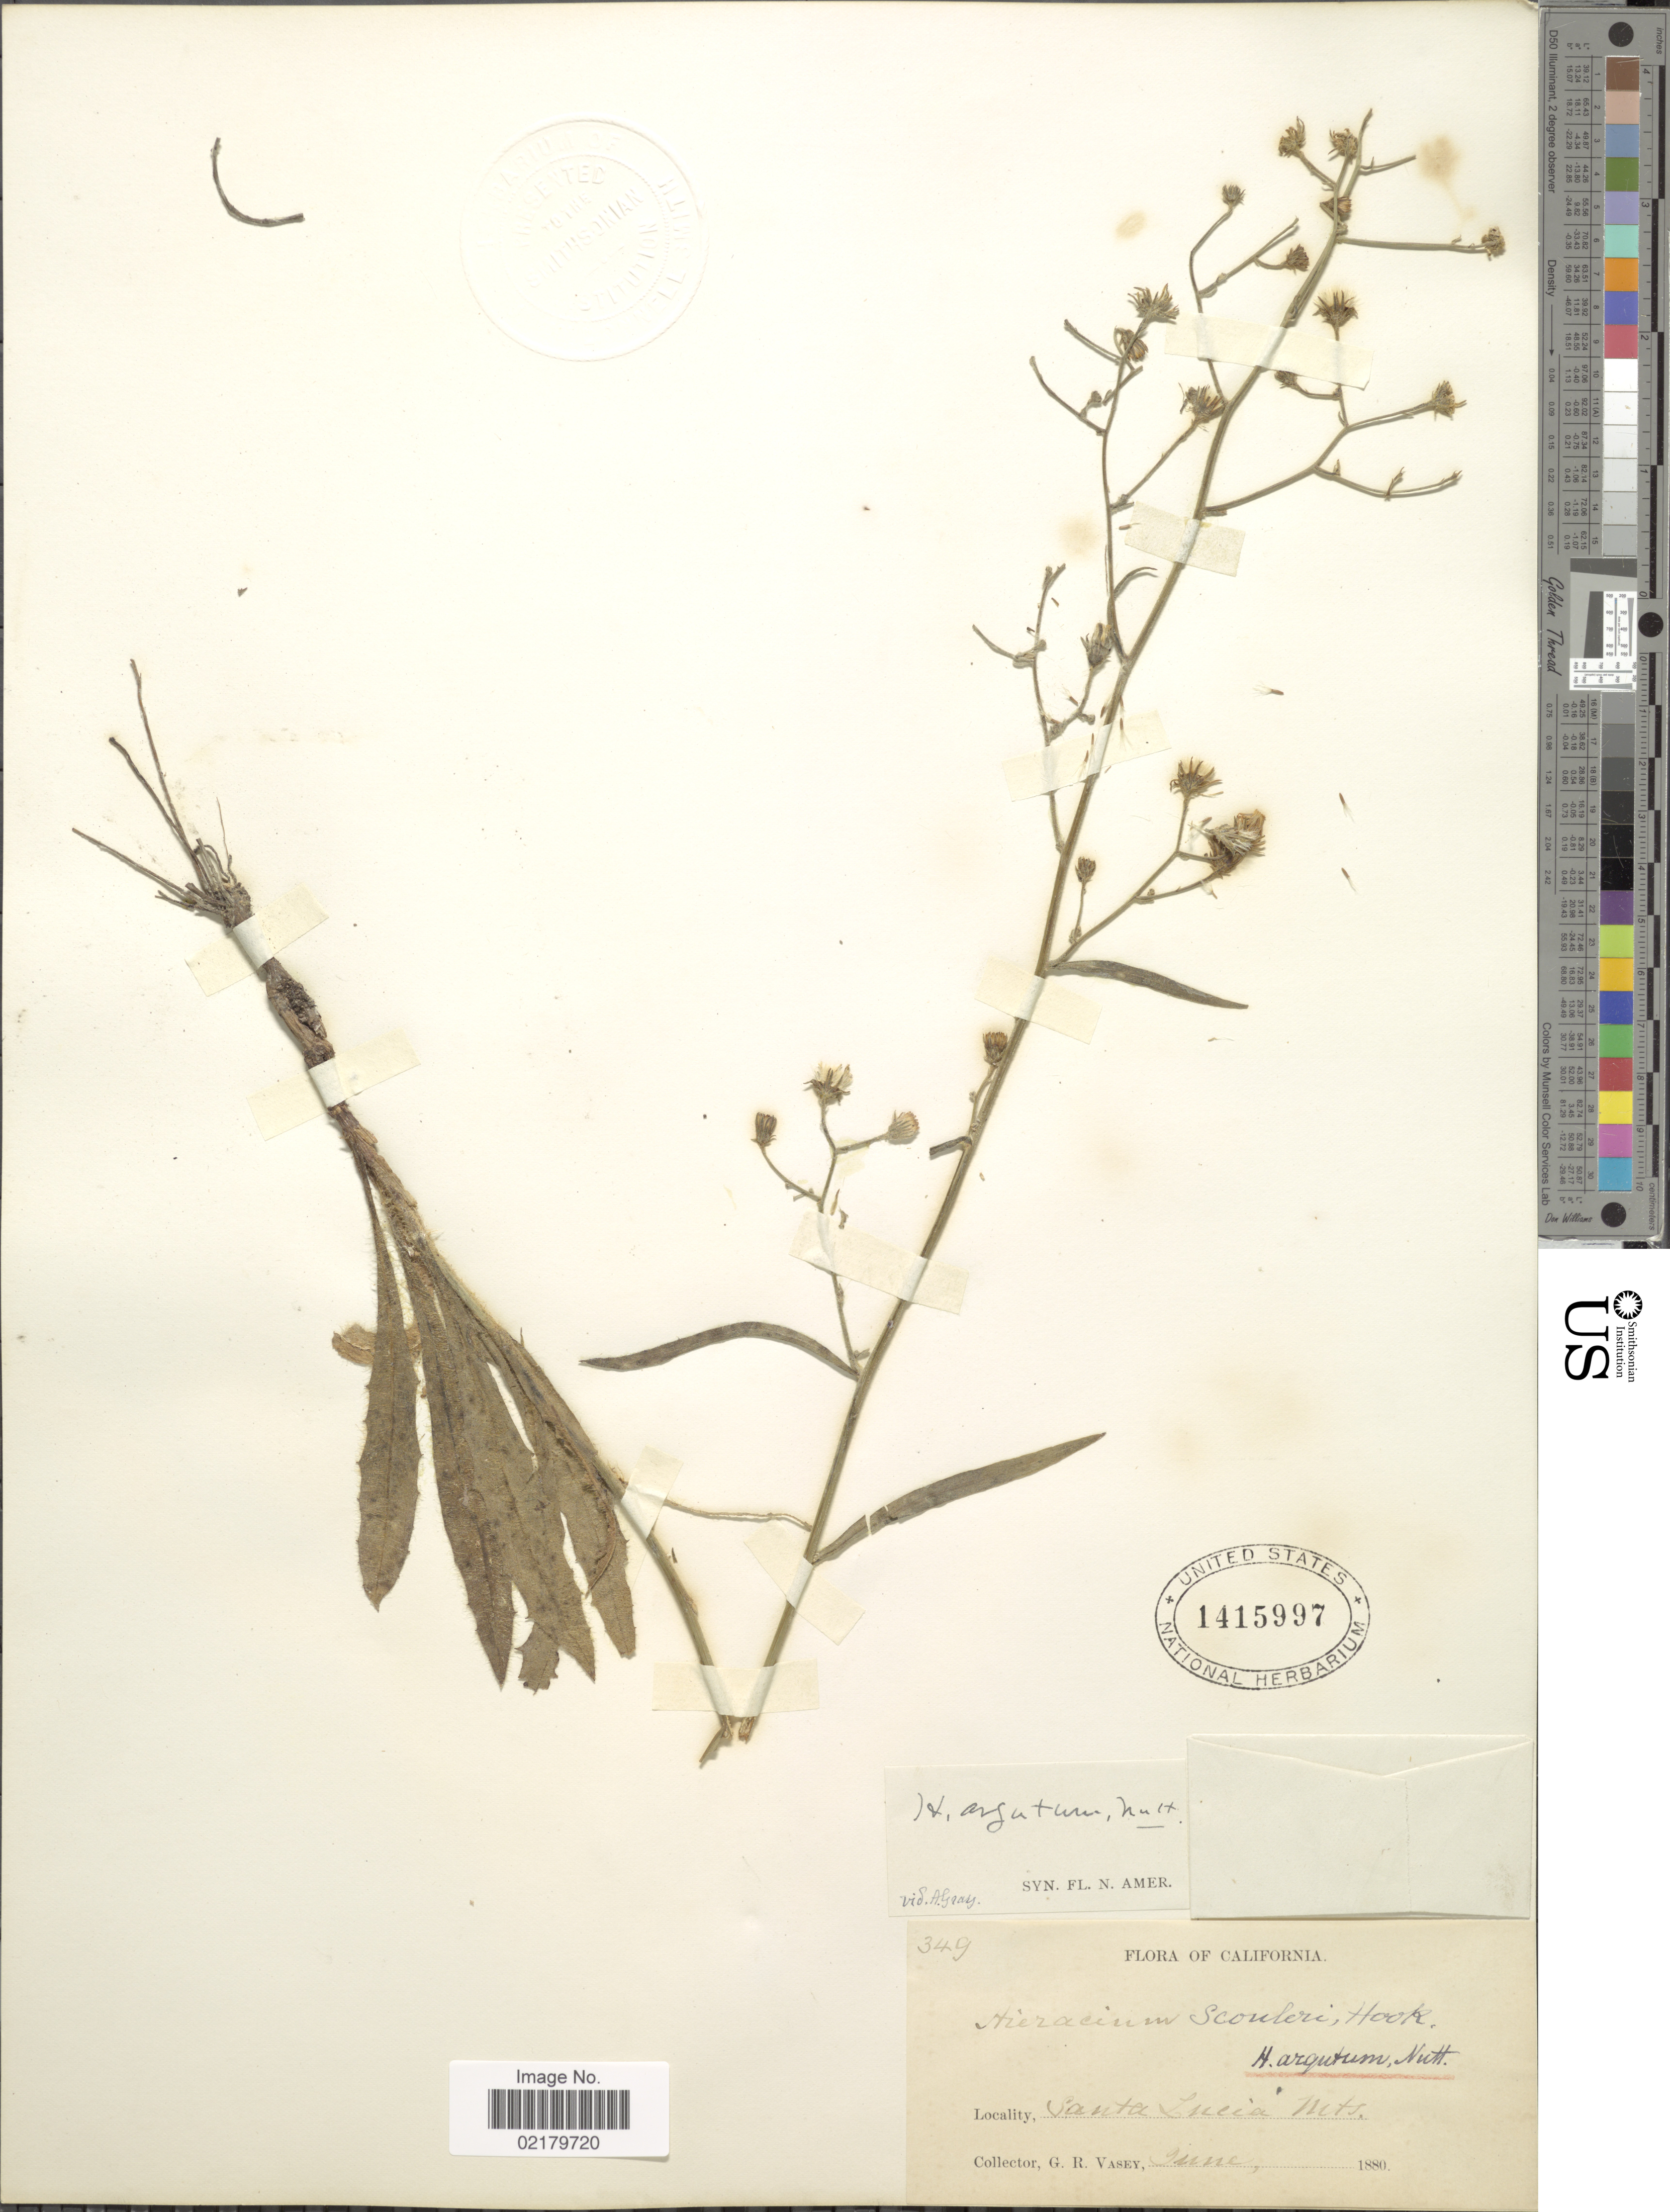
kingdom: Plantae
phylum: Tracheophyta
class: Magnoliopsida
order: Asterales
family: Asteraceae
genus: Hieracium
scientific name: Hieracium argutum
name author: Nutt.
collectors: G. R. Vasey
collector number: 349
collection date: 1880-06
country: United States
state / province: California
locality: Santa Lucia Mts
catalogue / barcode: US 1415997